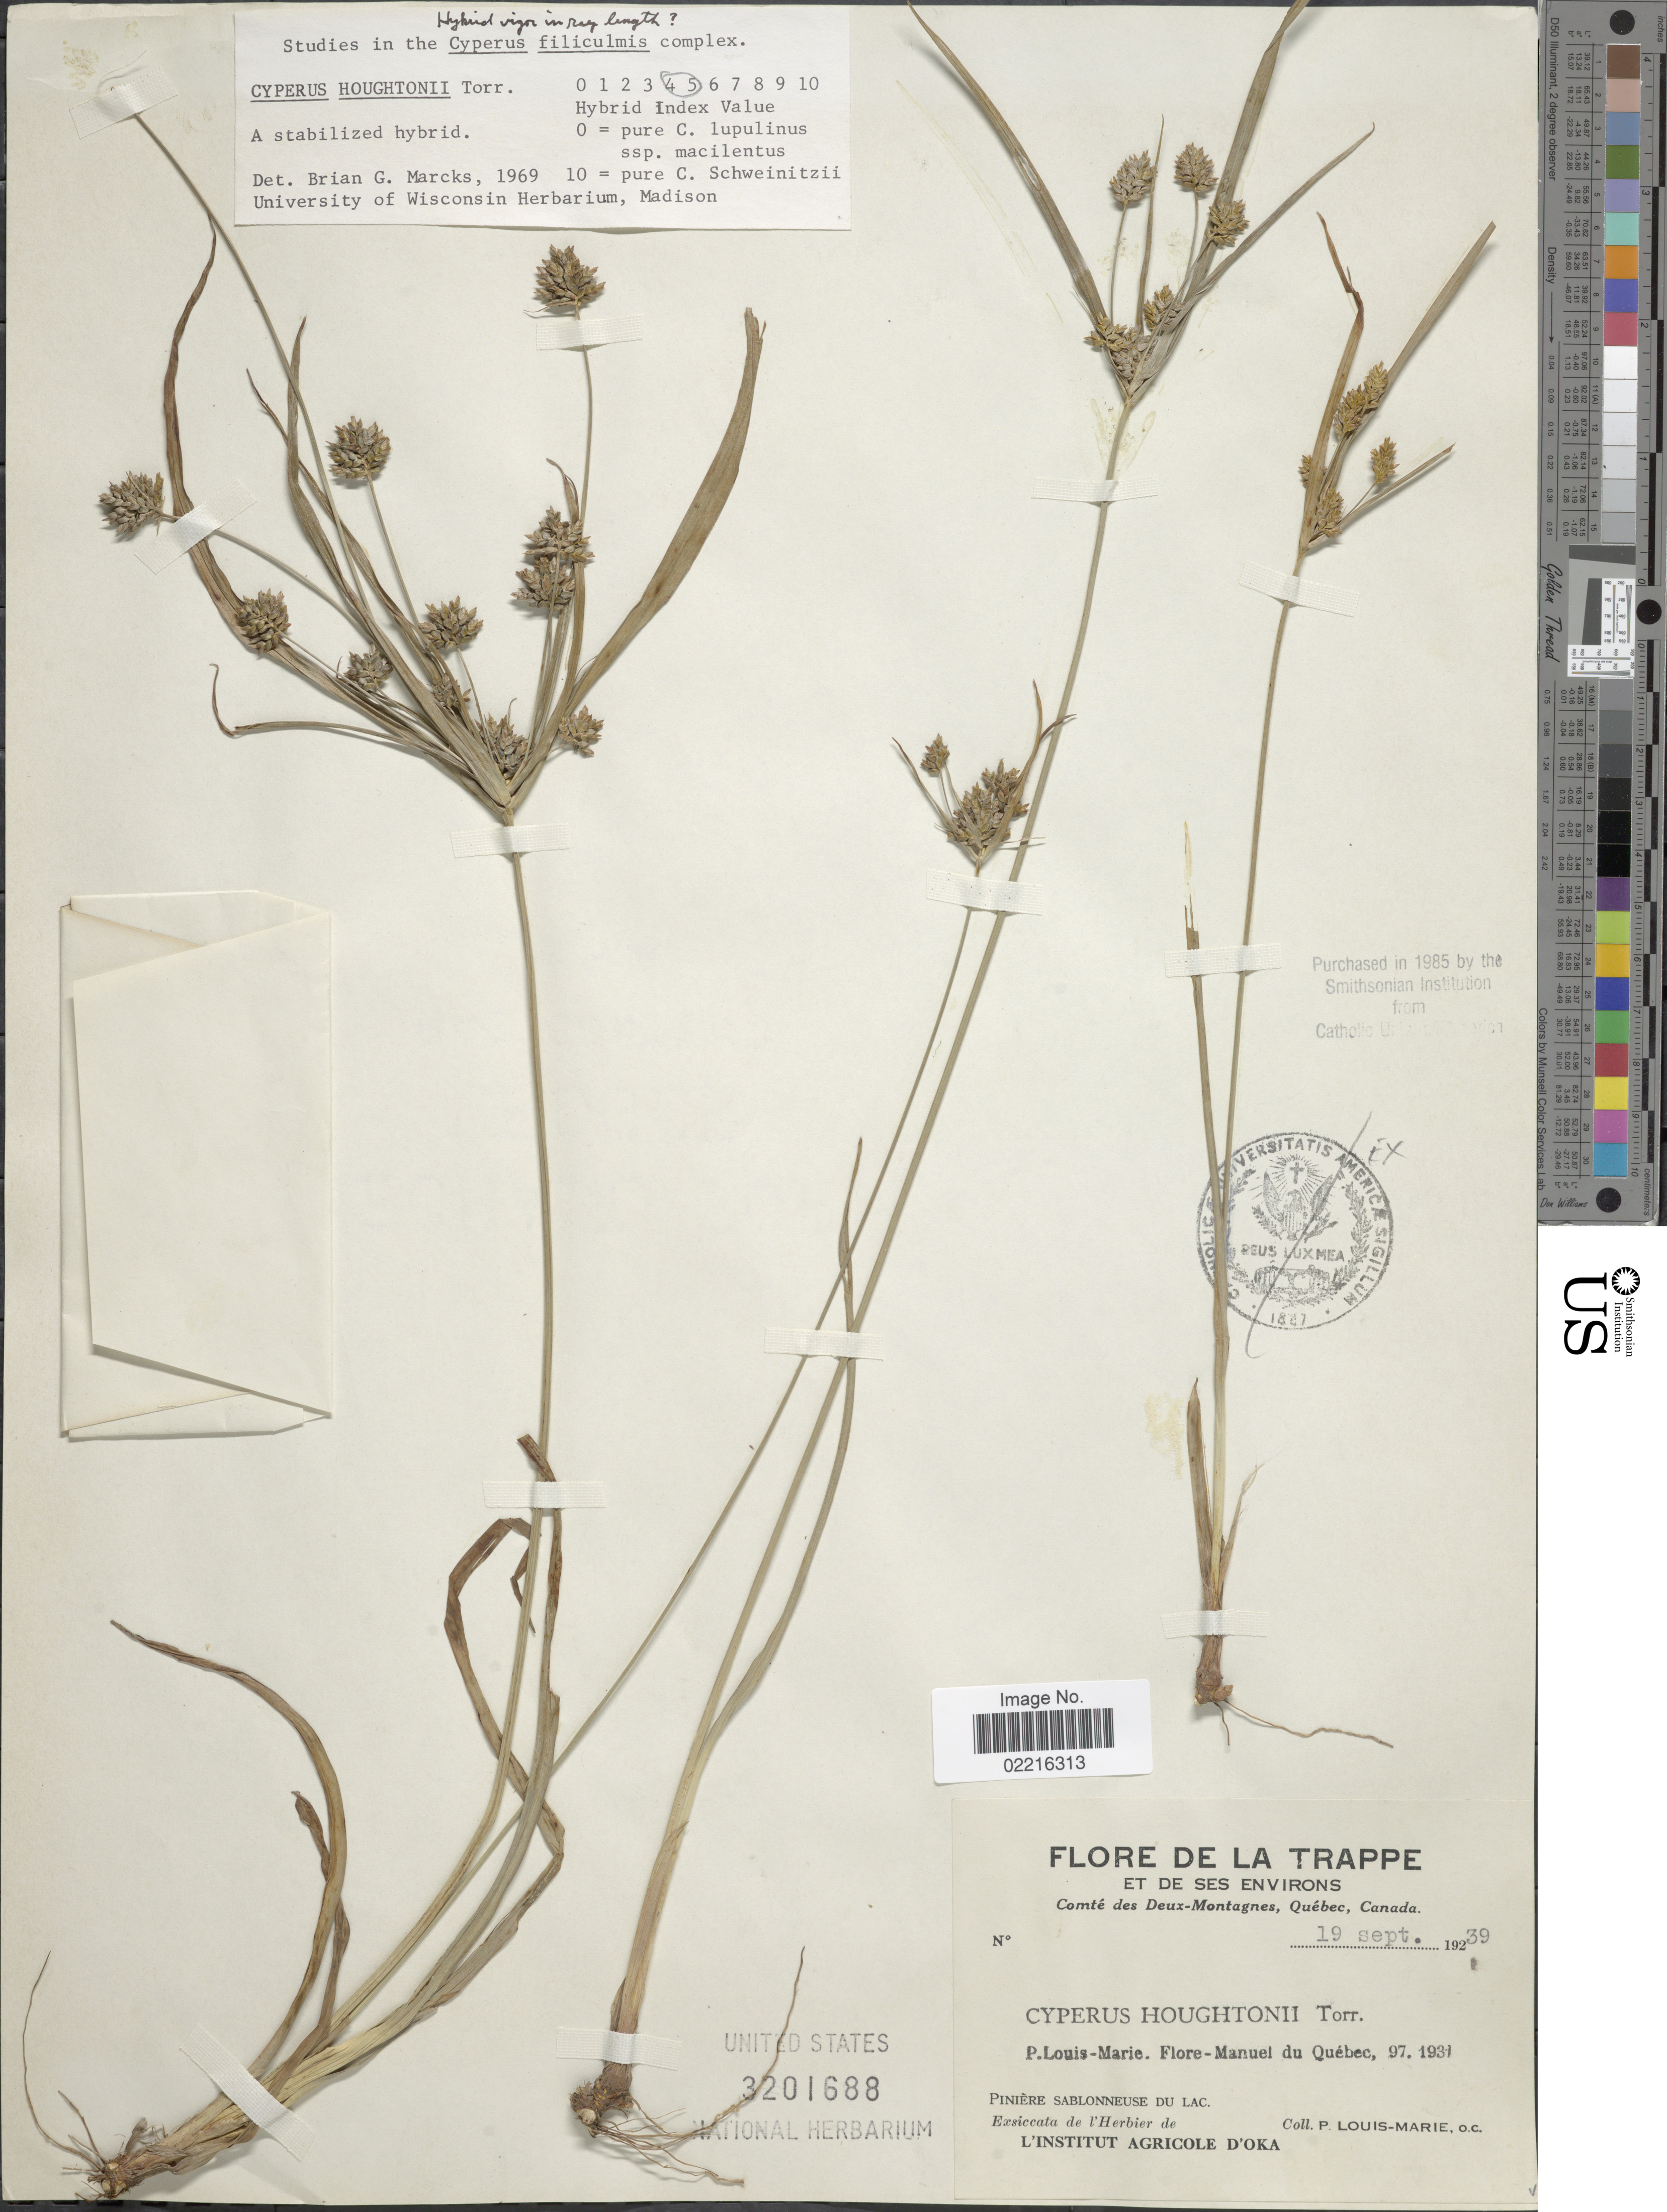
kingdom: Plantae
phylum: Tracheophyta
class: Liliopsida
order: Poales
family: Cyperaceae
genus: Cyperus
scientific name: Cyperus houghtonii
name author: Torr.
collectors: L.-M. LaLonde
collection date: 1939-09-19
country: Canada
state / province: Quebec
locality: La Trappe, et de ses Environs, Comte des Deux-Montagnes, Piniere Sablonneuse du Lac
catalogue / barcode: US 3201688